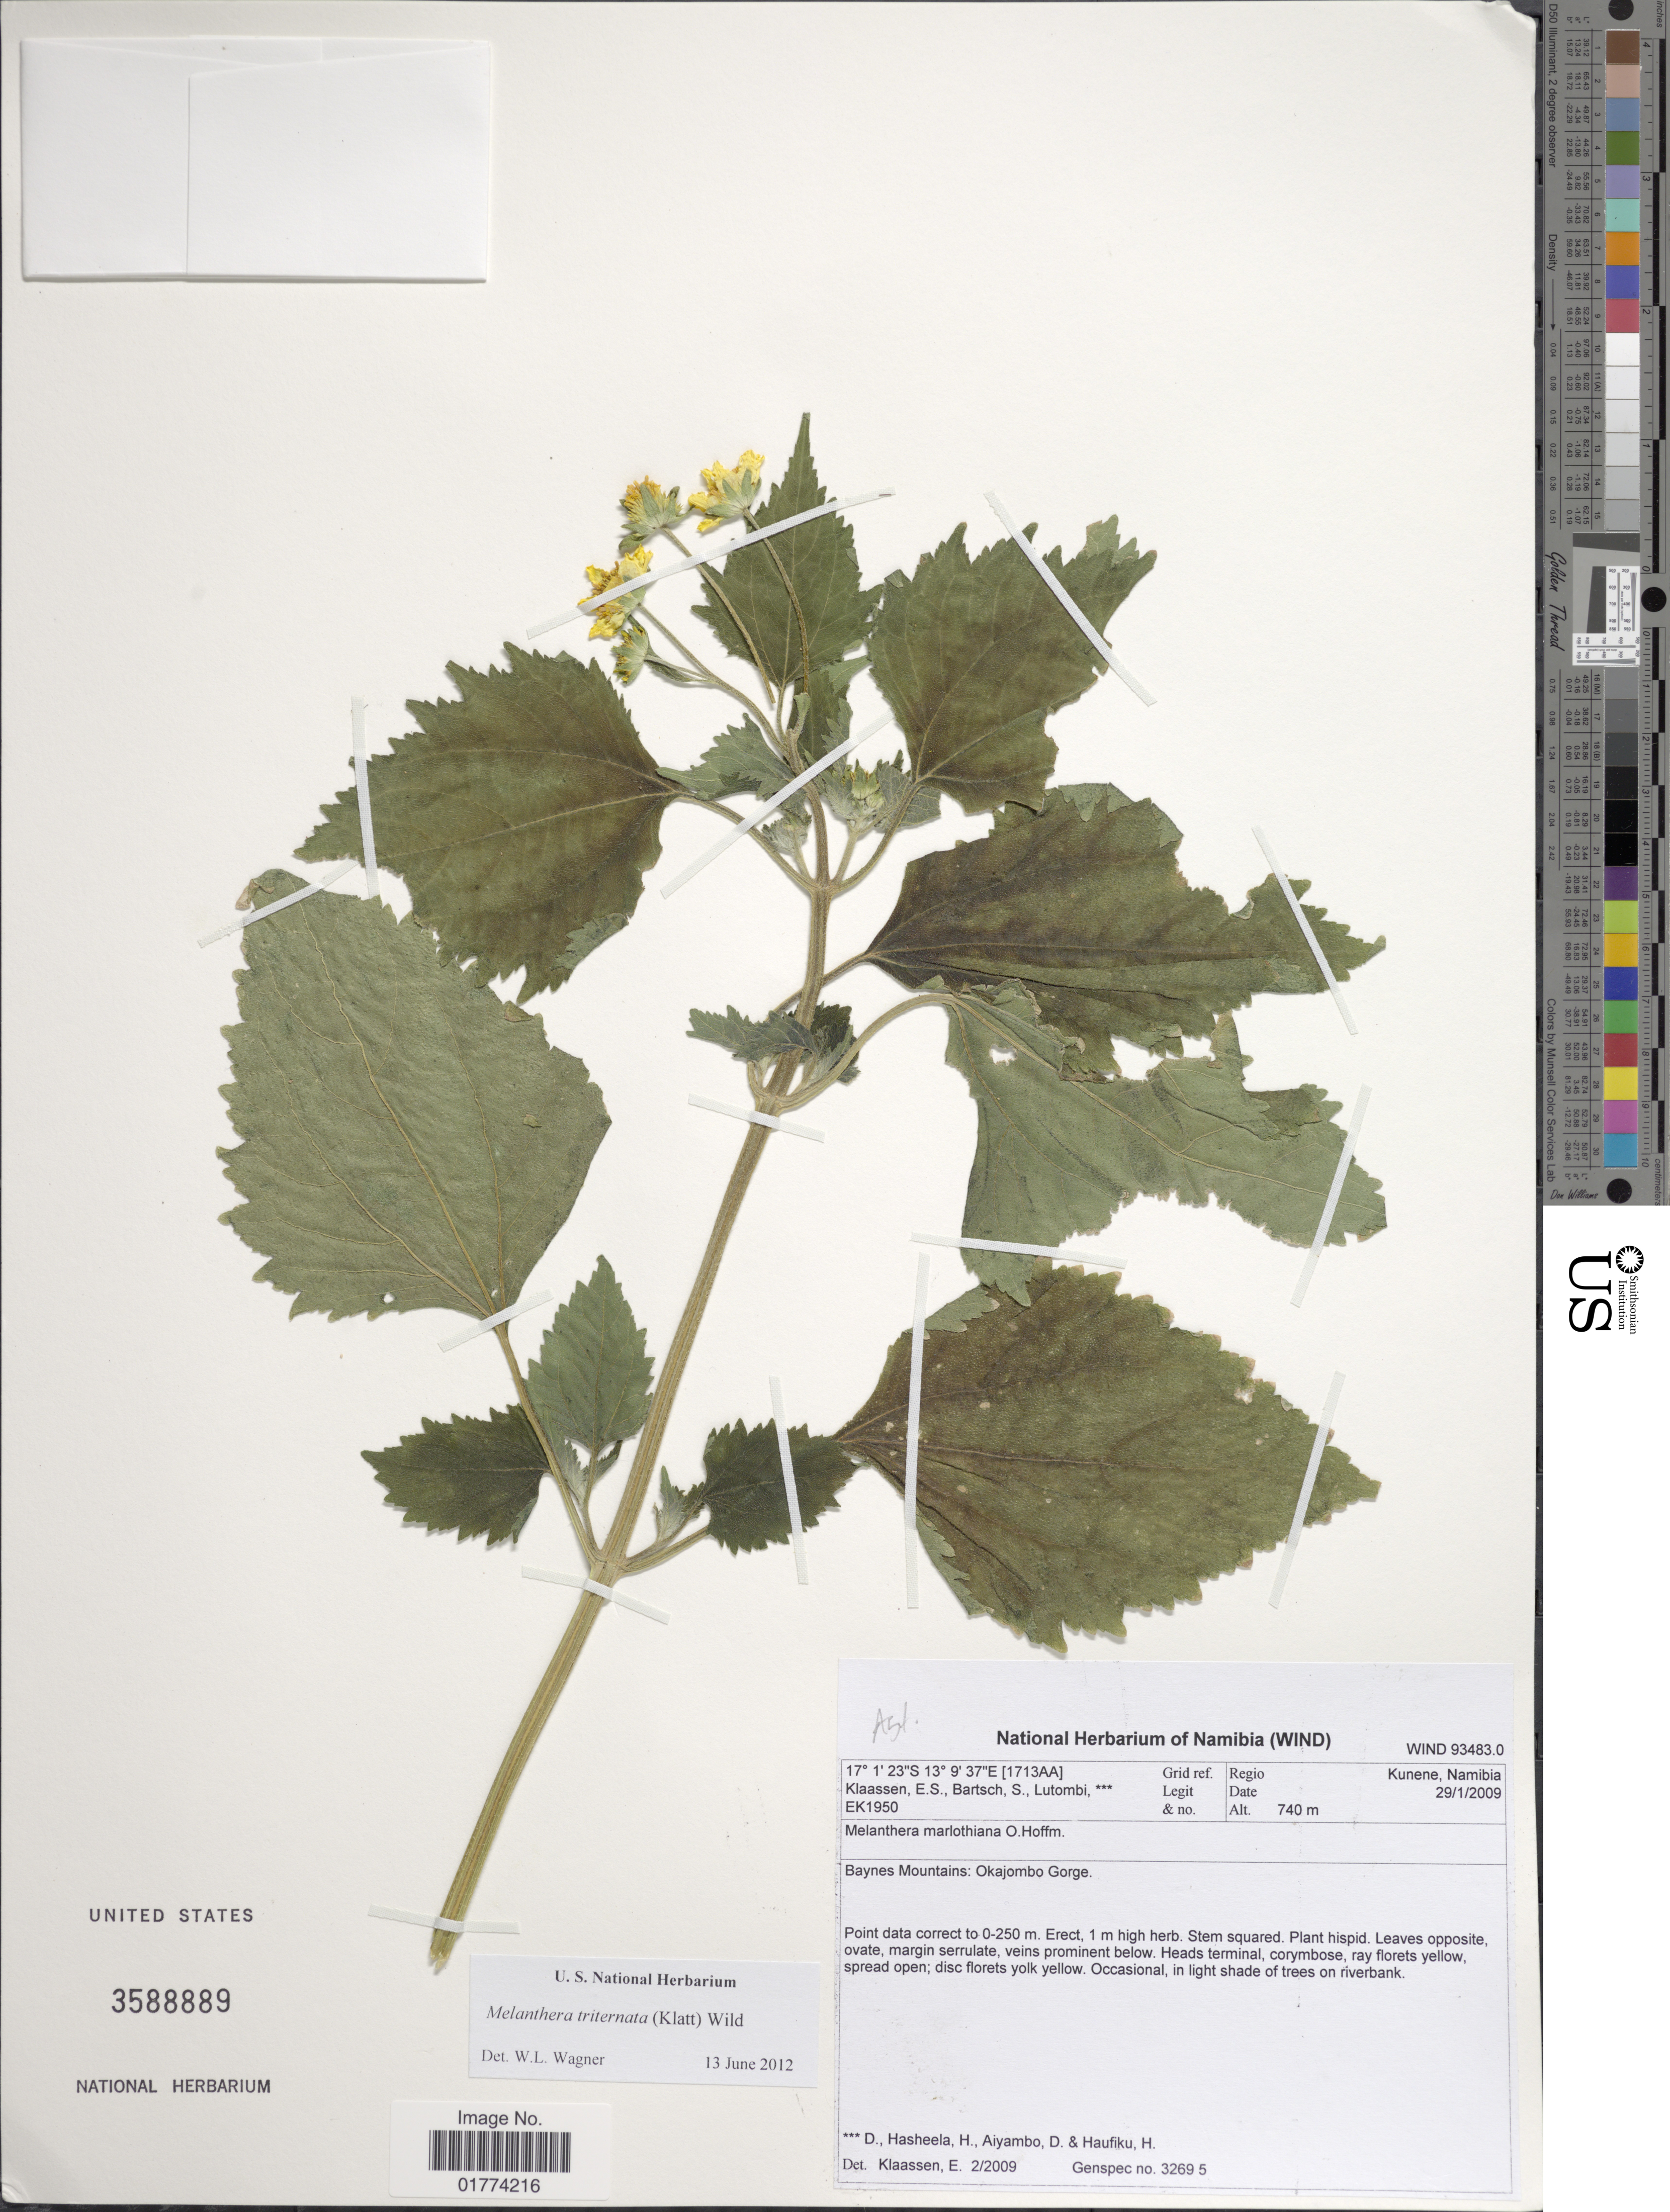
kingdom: Plantae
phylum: Tracheophyta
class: Magnoliopsida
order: Asterales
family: Asteraceae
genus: Melanthera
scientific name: Melanthera triternata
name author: (Klatt) Wild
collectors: E. S. Klaassen, S. Bartsch, D. Lutombi, H. Hasheela & et al.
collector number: EK1950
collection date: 2009-01-29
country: Namibia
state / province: Kunene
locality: Baynes Mountains, Okajombo Gorge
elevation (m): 740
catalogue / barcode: US 3588889